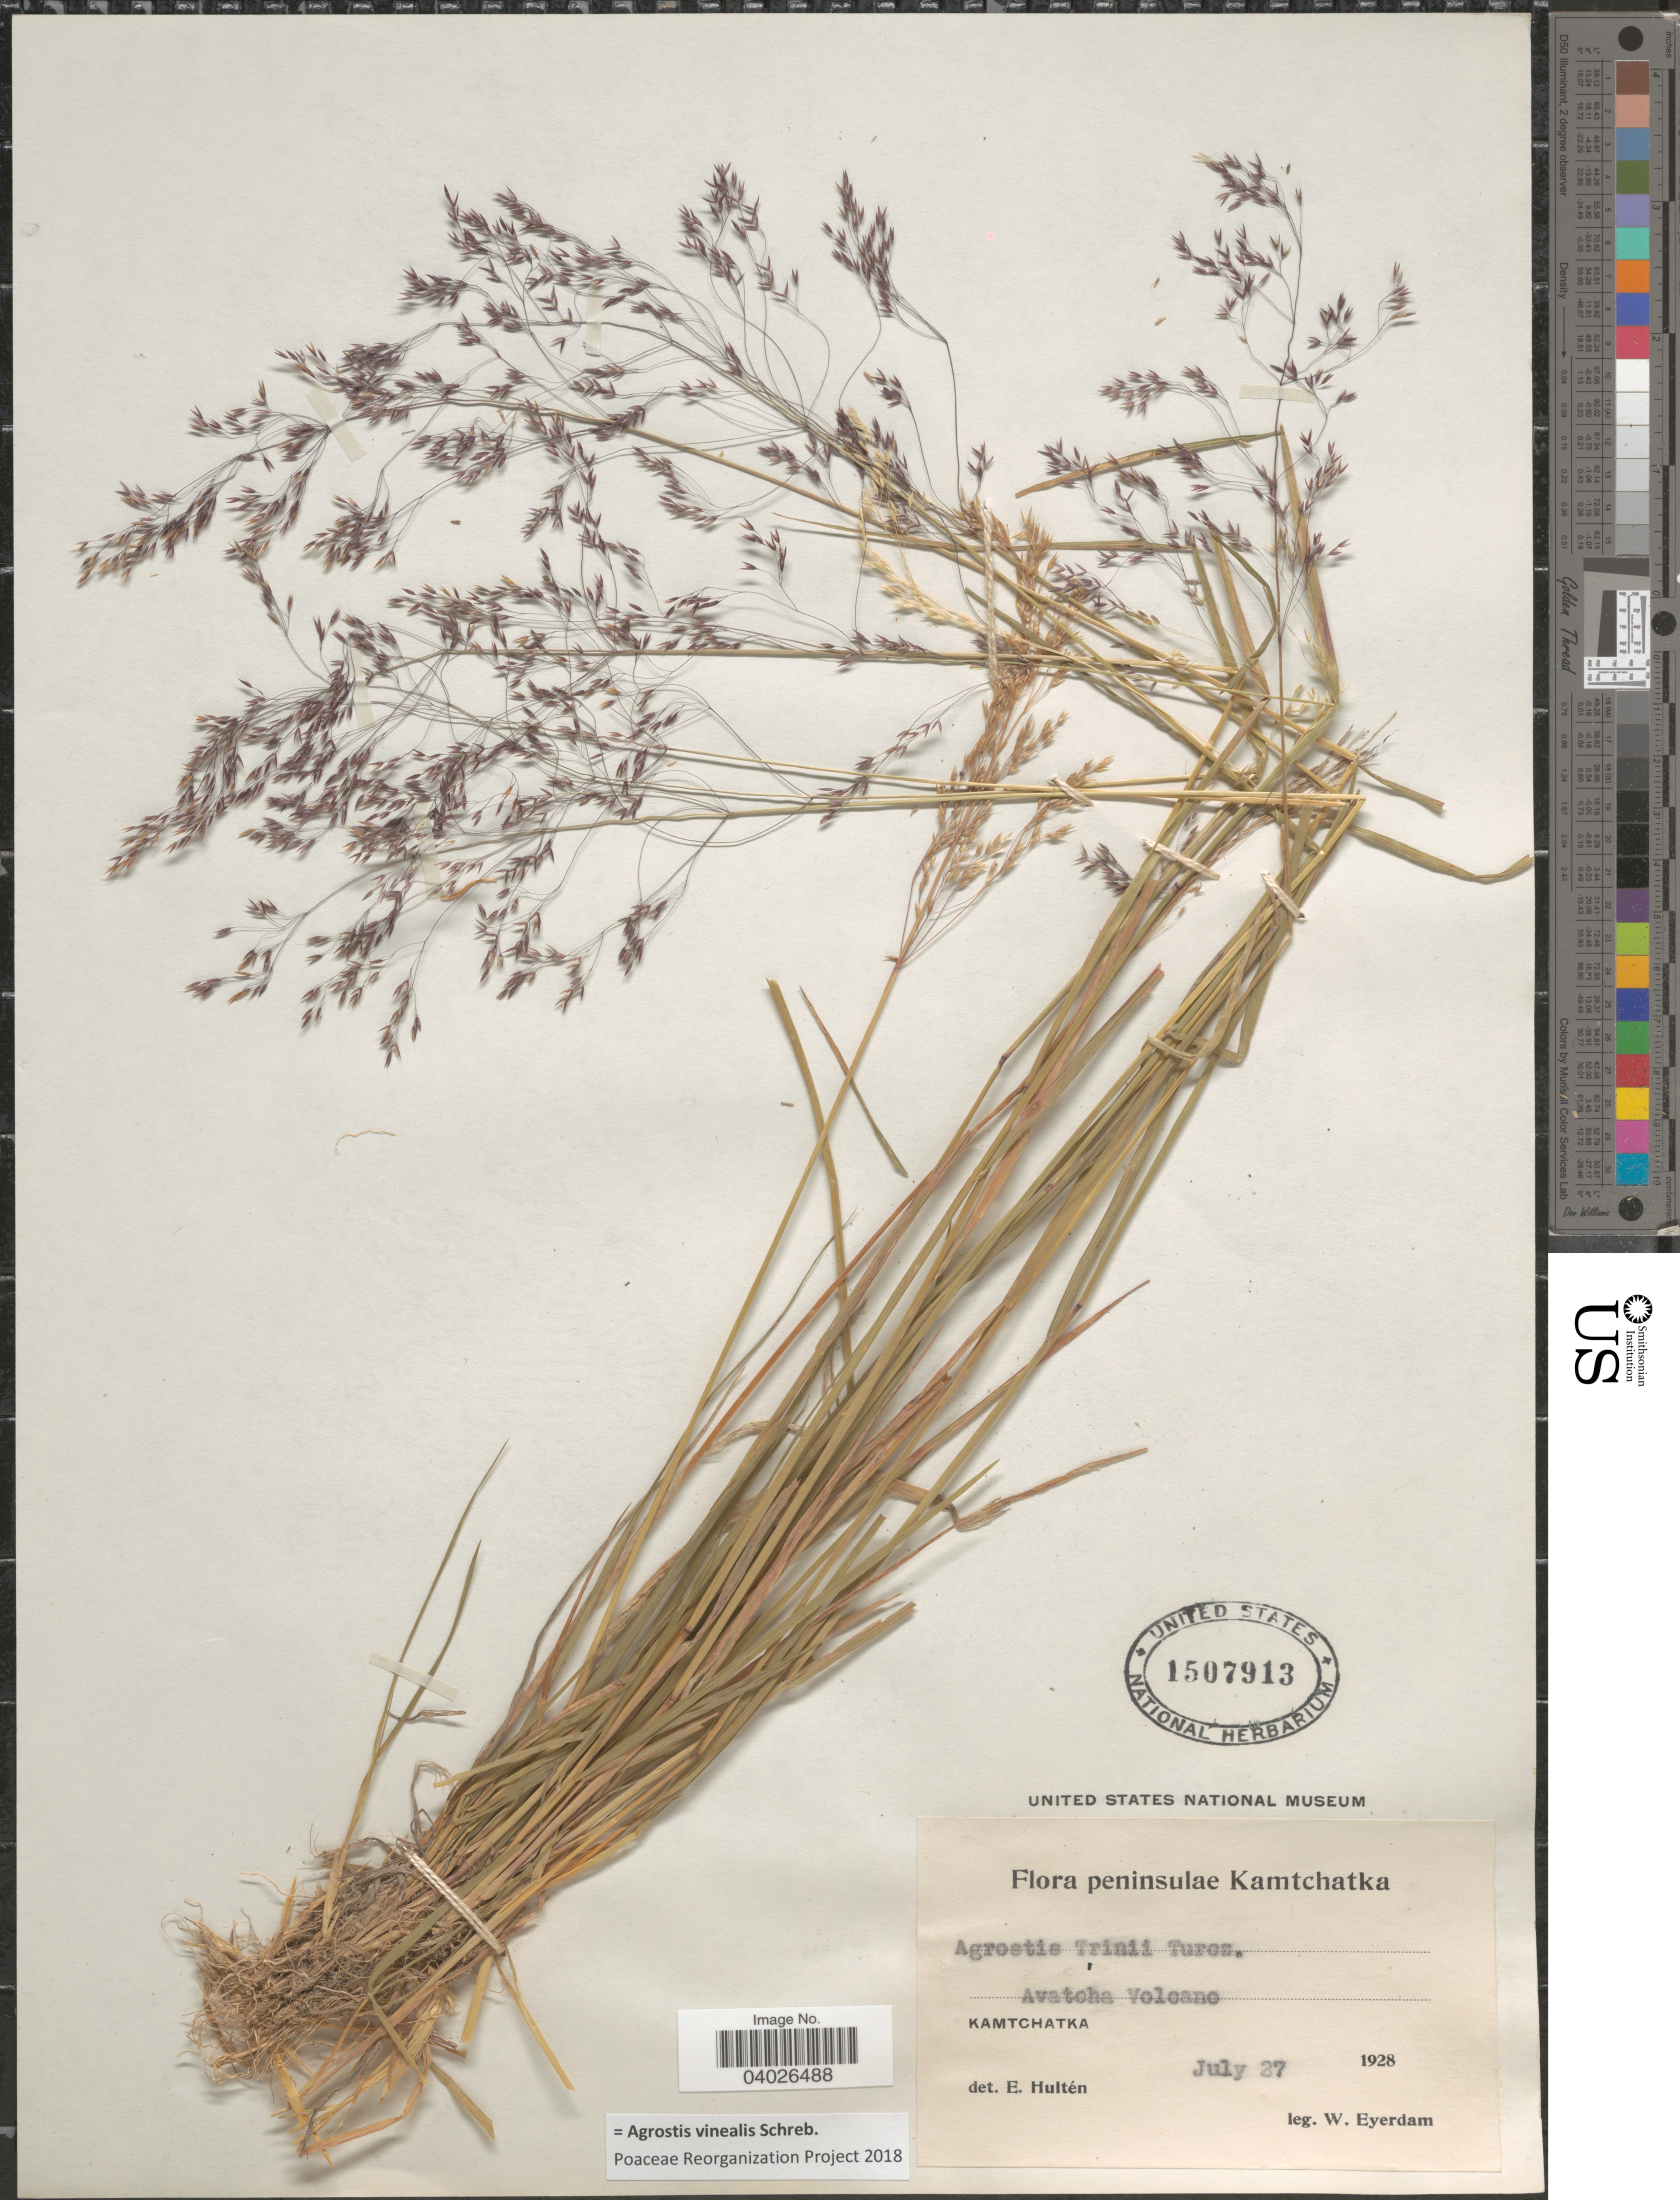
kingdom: Plantae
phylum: Tracheophyta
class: Liliopsida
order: Poales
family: Poaceae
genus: Agrostis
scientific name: Agrostis vinealis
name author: Schreb.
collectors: W. J. Eyerdam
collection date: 1928-07-27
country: Russian Federation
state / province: Kamchatka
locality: Peninsulae Kamtchatka. Avatcha Volcano. Kamtchatka.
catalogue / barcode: US 1507913